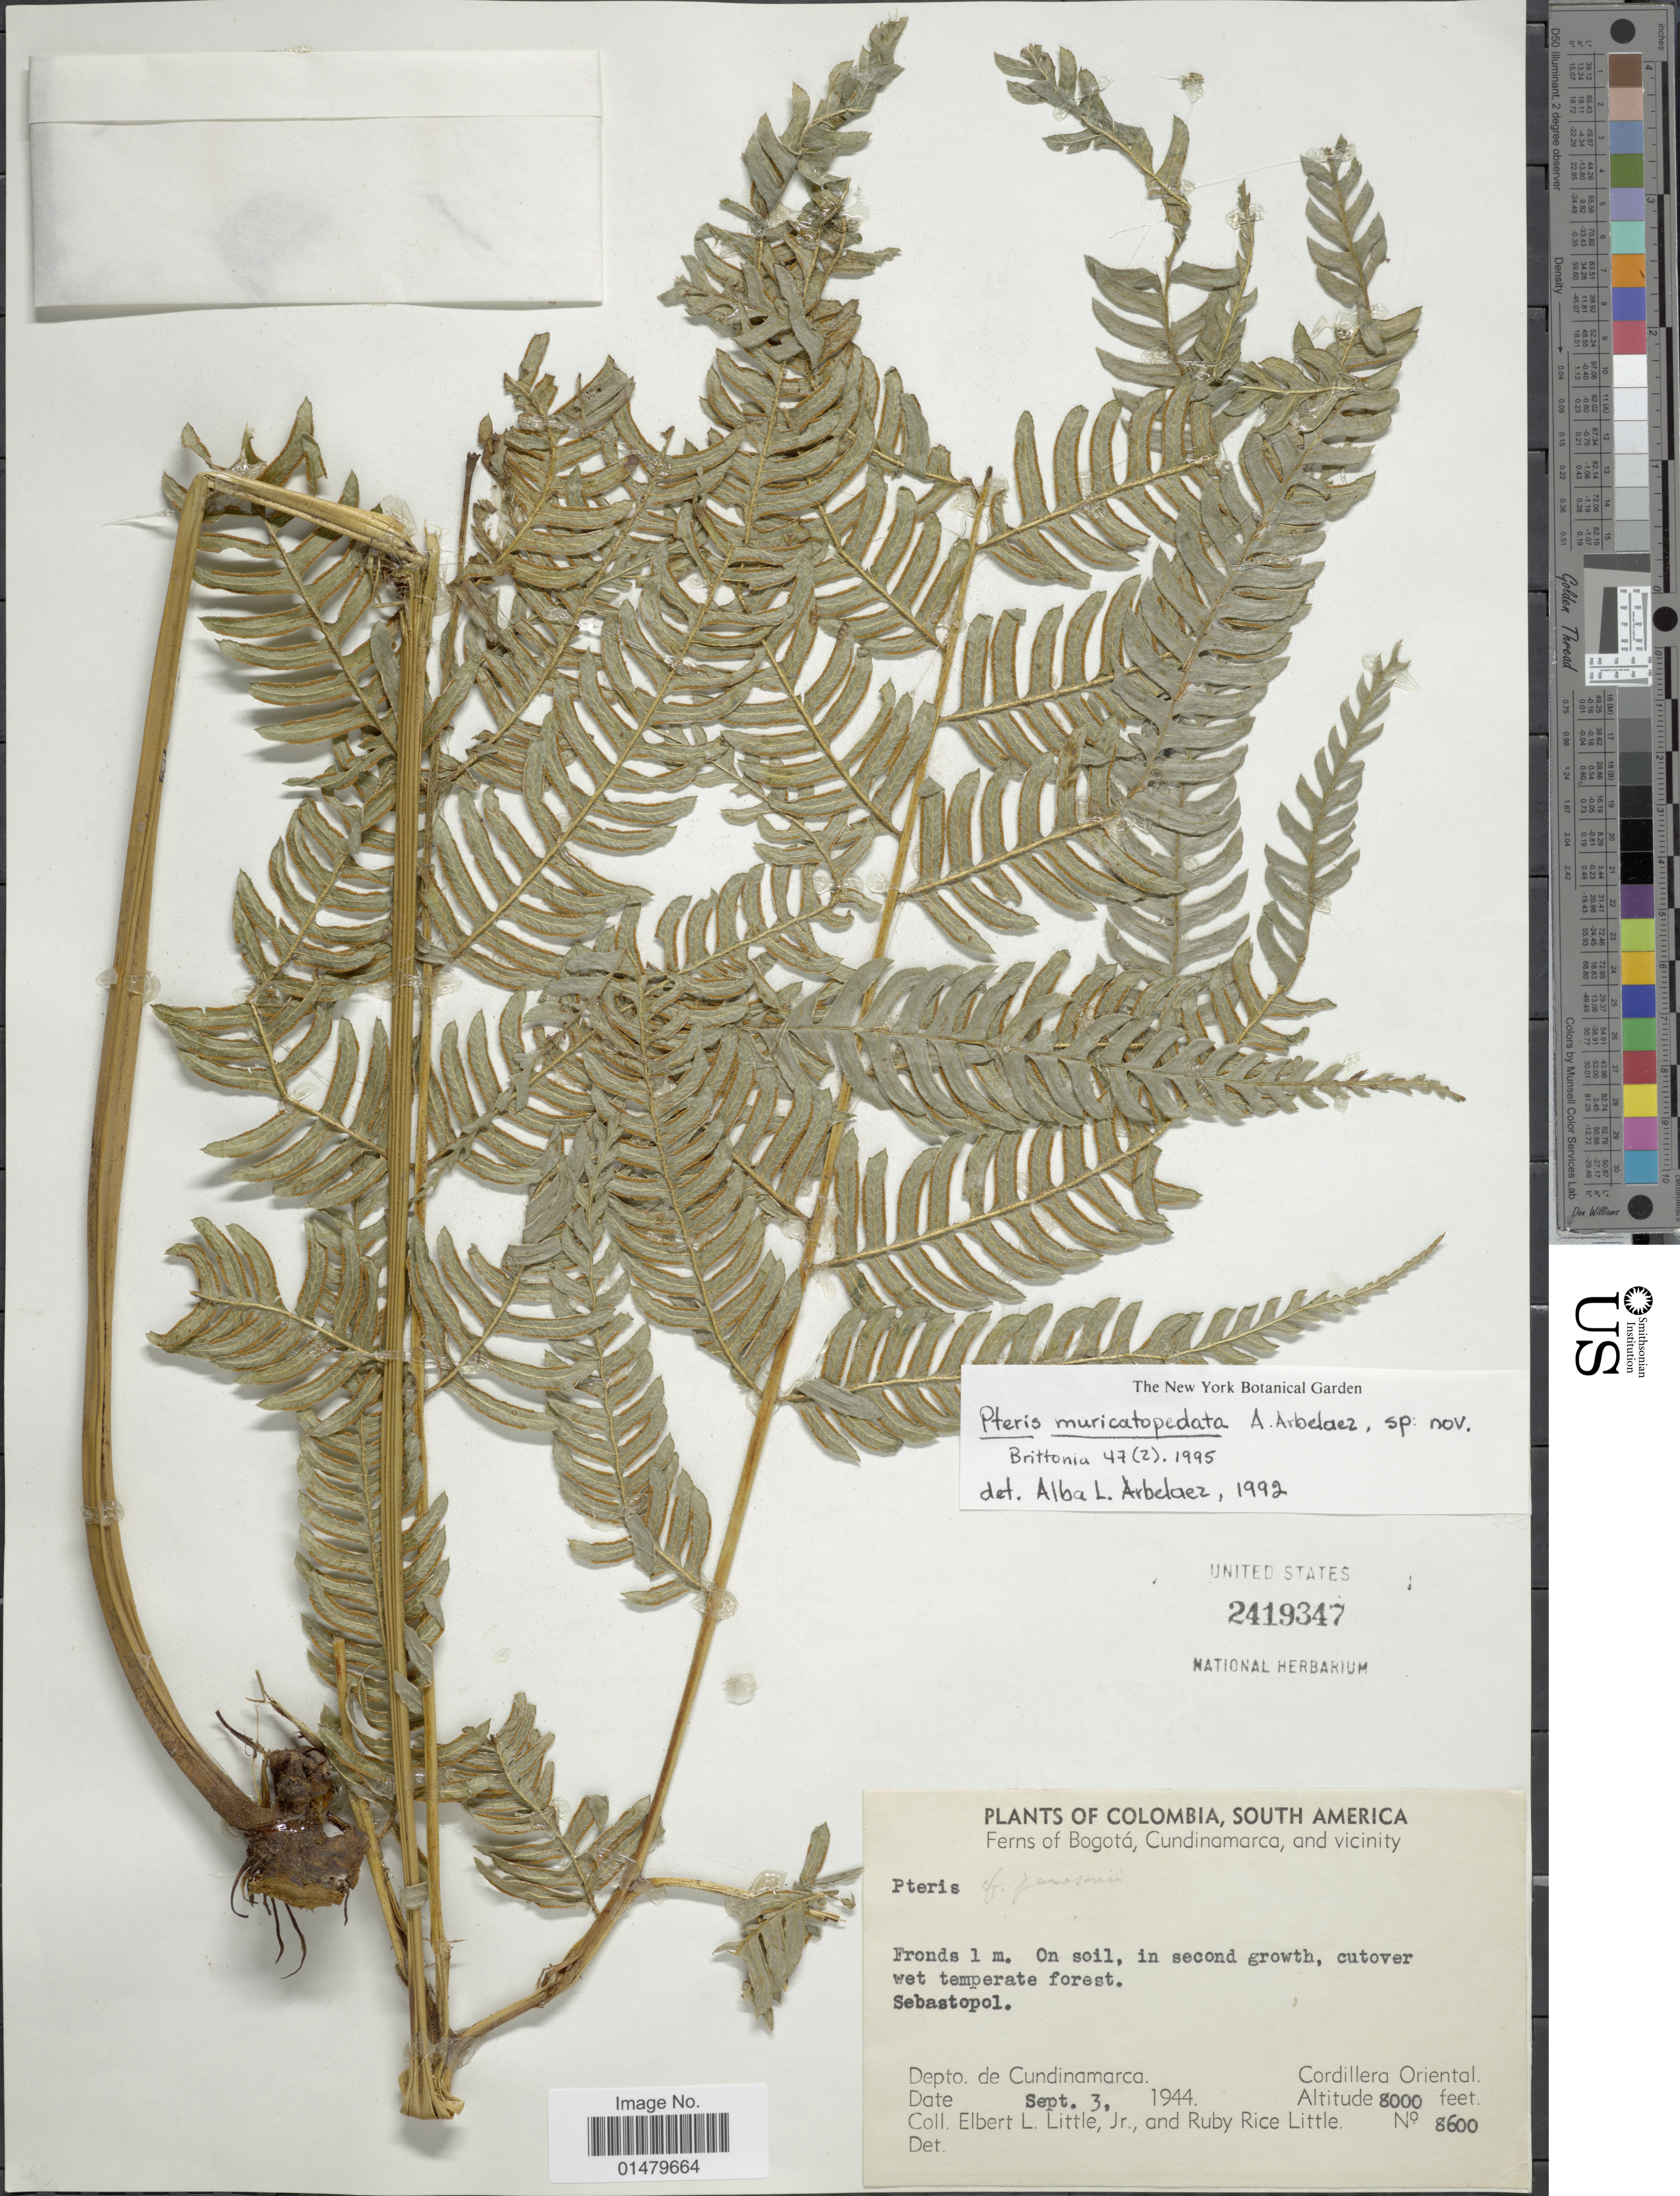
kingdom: Plantae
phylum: Tracheophyta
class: Polypodiopsida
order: Polypodiales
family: Pteridaceae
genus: Pteris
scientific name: Pteris muricatopedata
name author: A.L. Arbeláez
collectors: E. L. Little & R. R. Little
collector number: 8600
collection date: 1944-09-03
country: Colombia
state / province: Cundinamarca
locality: Depto. de Cundinamarca. Cordillera Oriental. Sebastopol.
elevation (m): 2438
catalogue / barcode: US 2419347